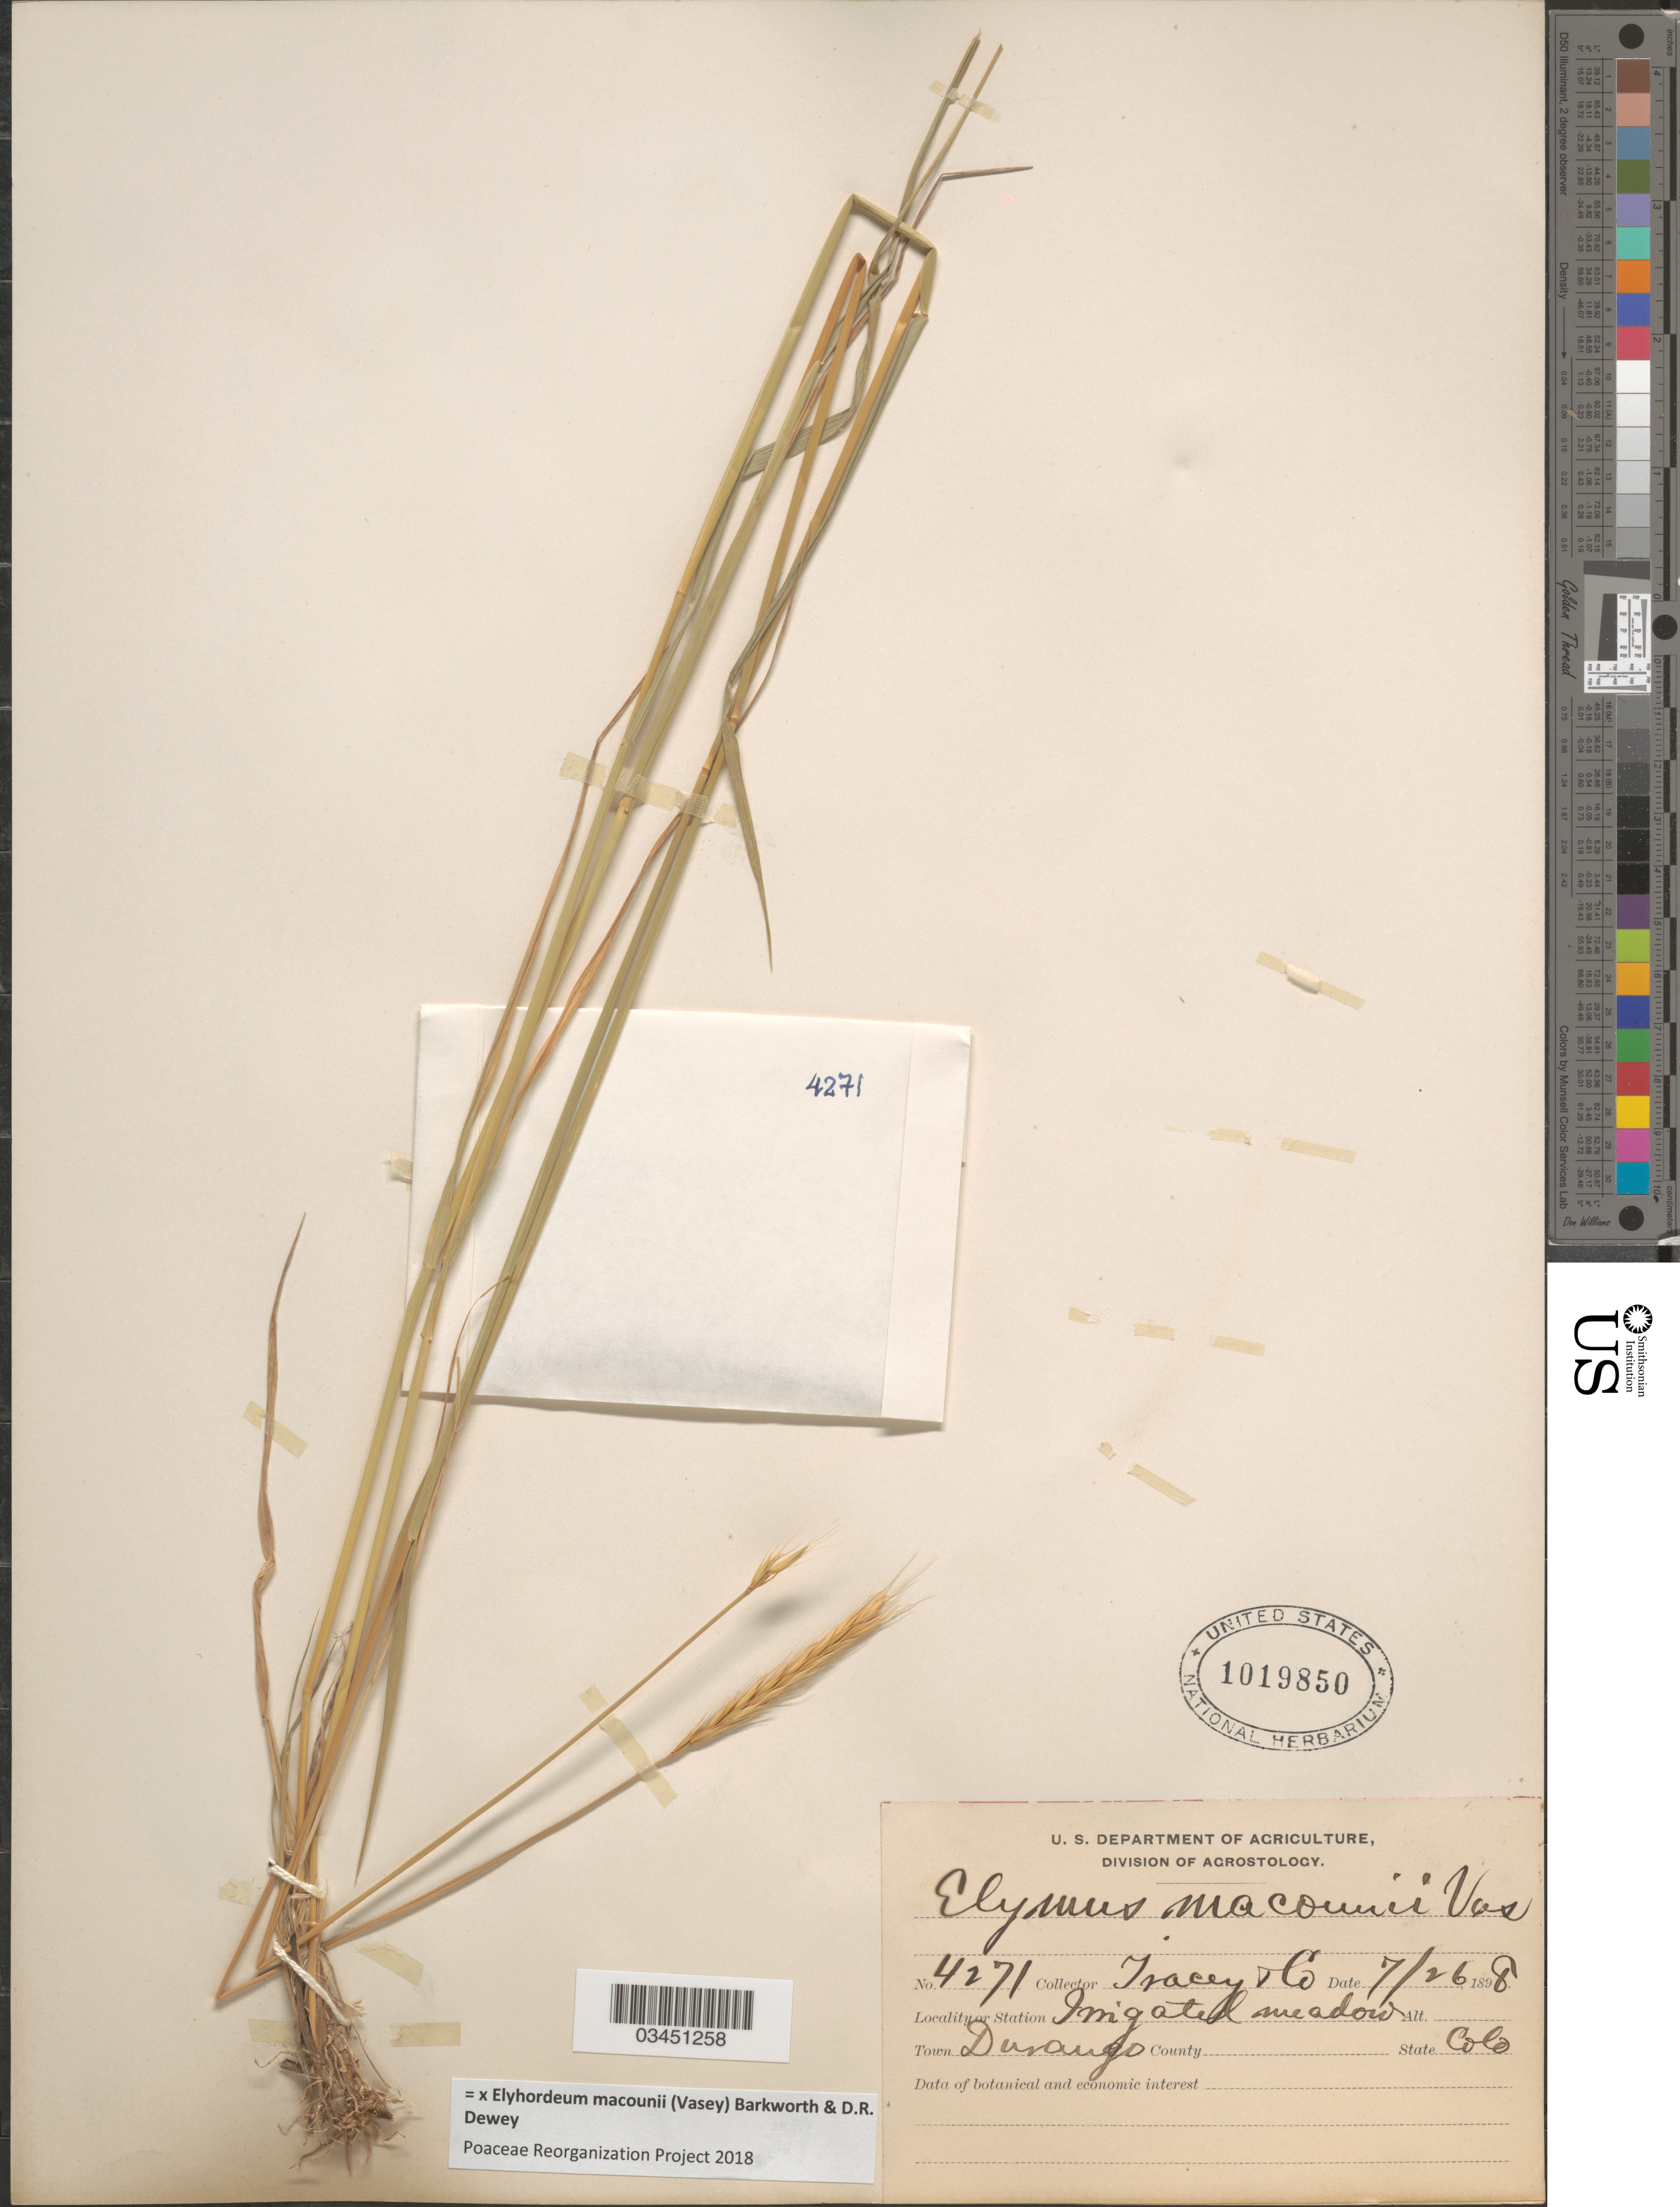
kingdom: Plantae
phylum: Tracheophyta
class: Liliopsida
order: Poales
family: Poaceae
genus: Elyhordeum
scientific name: x Elyhordeum macounii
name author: (Vasey) Barkworth & Dewey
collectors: Tracey & et al.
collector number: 4271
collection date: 1898-07-26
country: United States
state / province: Colorado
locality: Irrigated meadow. Town Durango.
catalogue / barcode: US 1019850